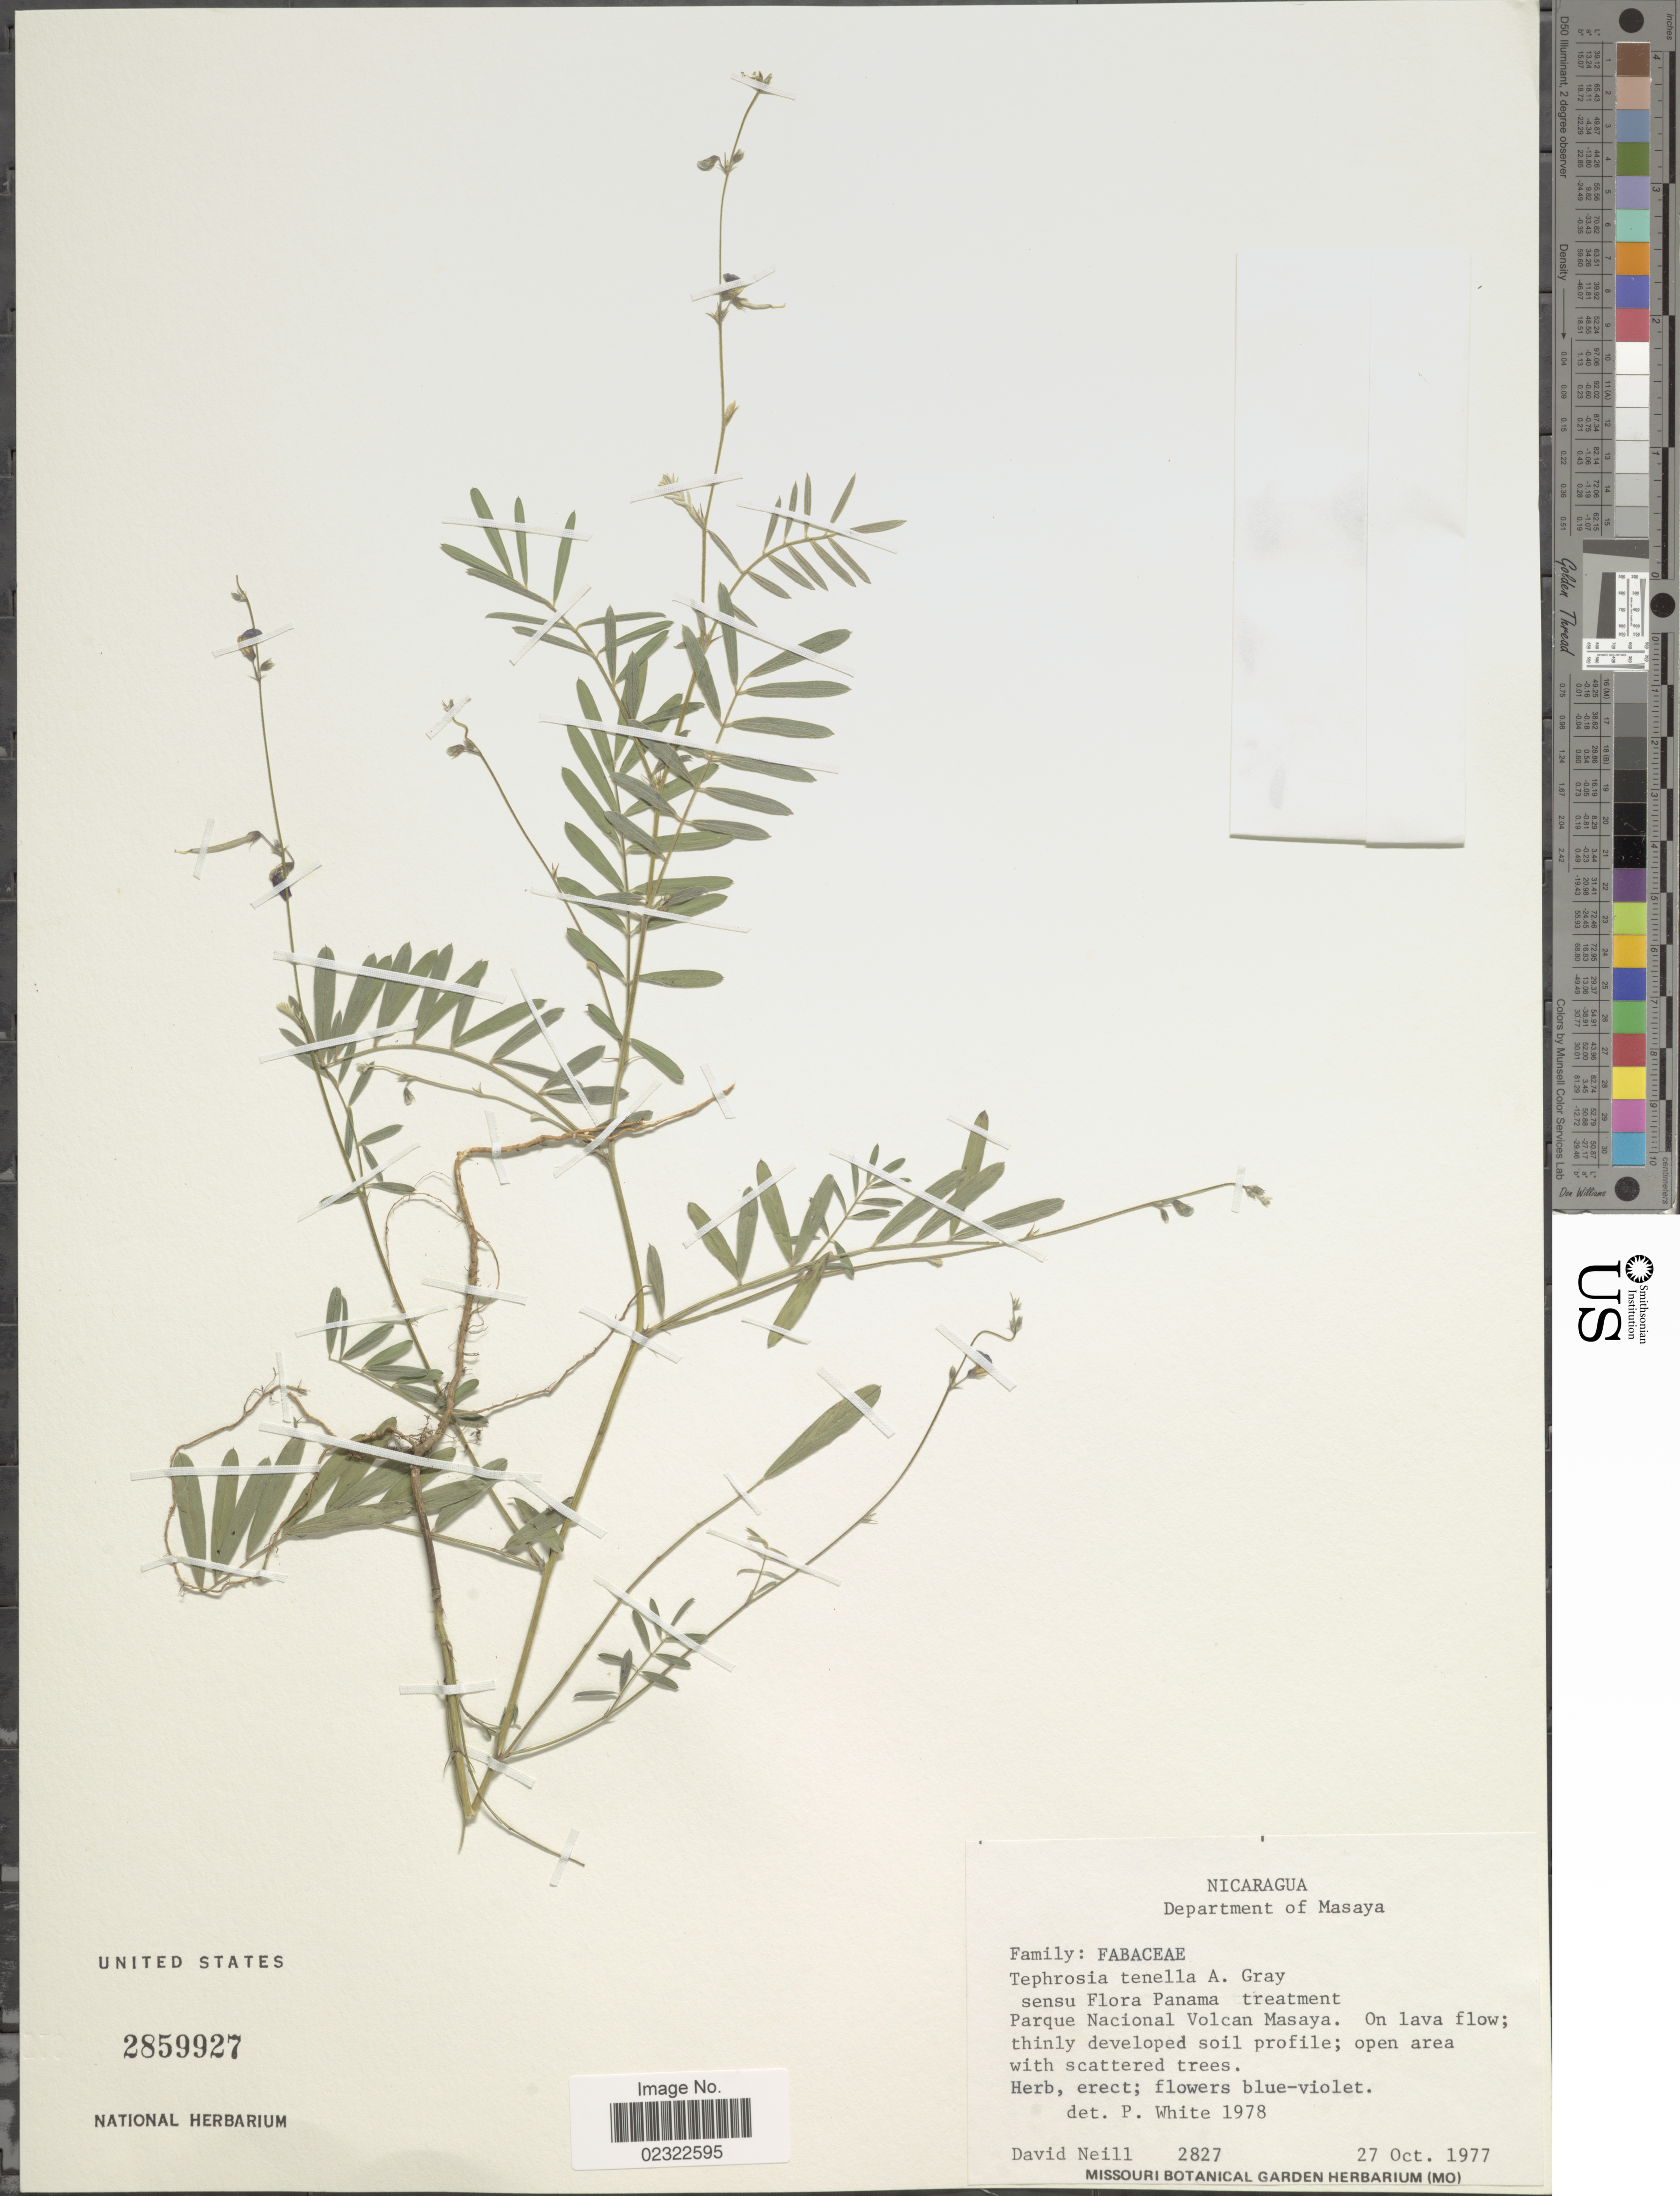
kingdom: Plantae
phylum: Tracheophyta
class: Magnoliopsida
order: Fabales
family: Fabaceae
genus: Tephrosia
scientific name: Tephrosia tenella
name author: A. Gray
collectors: D. Neill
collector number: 2827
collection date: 1977-10-27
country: Nicaragua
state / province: Masaya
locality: Nicaragua, Department of Masaya, Parque Nacional Volcan Masaya.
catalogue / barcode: US 2859927